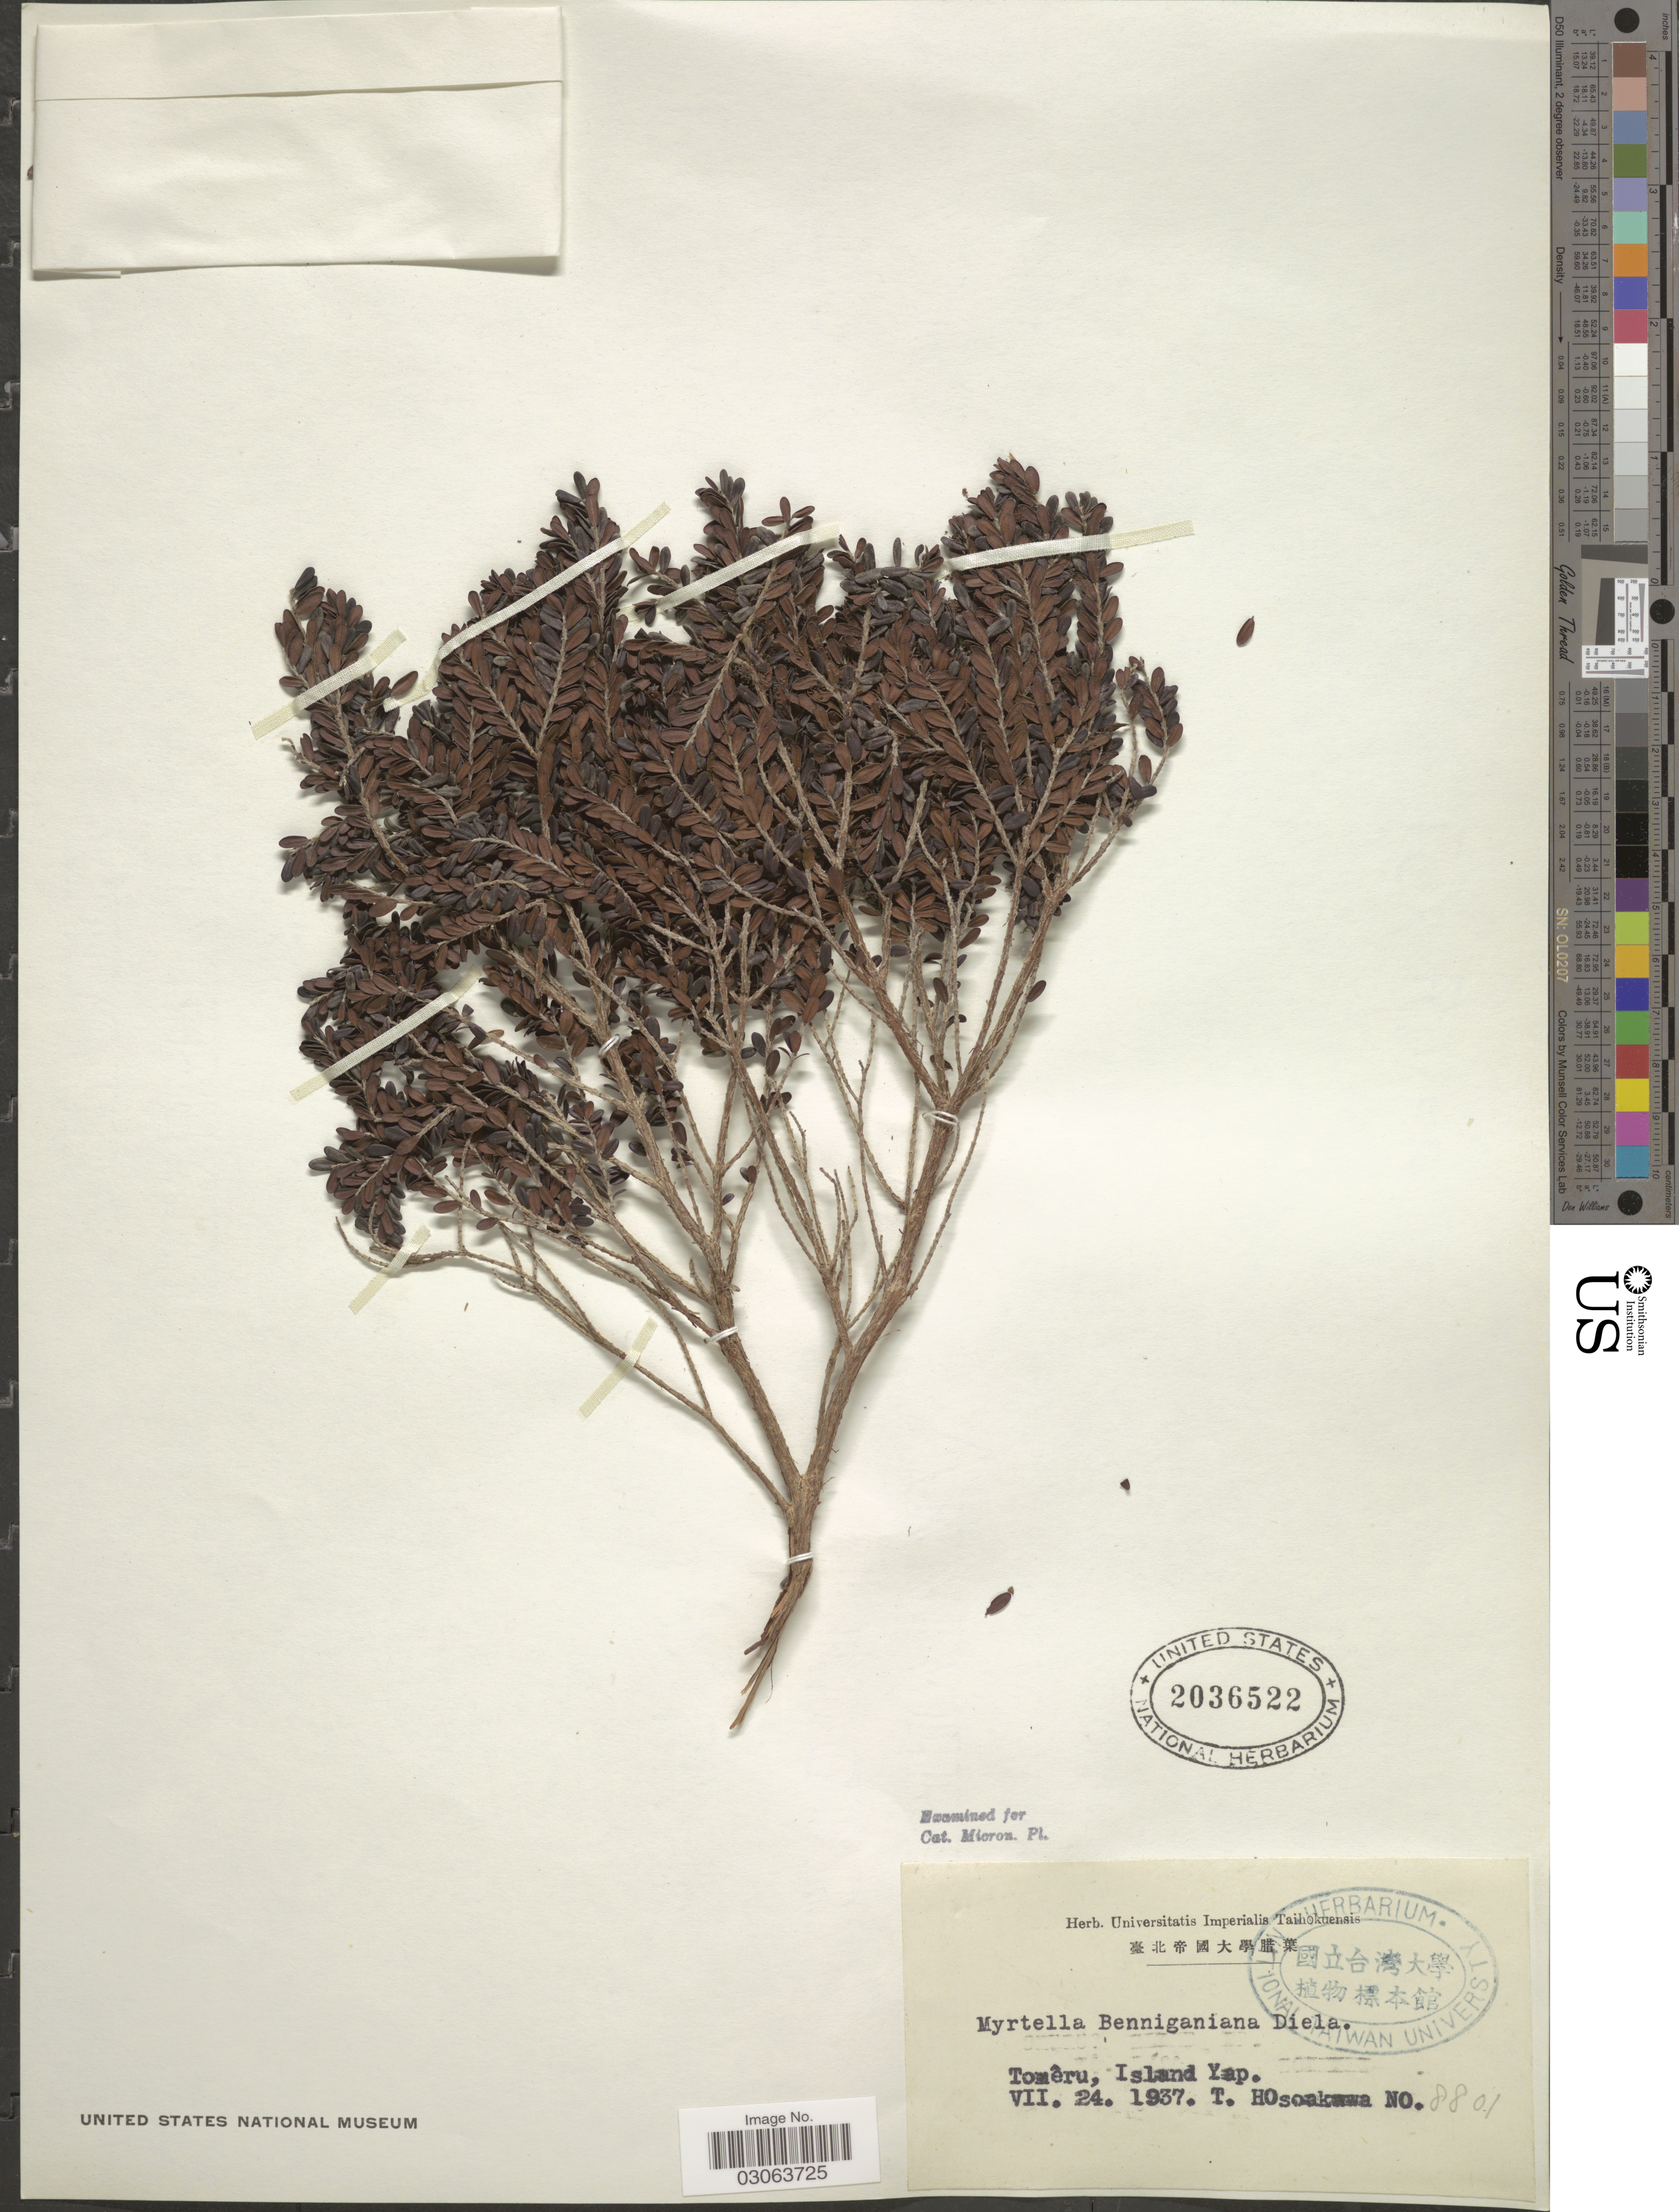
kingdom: Plantae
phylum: Tracheophyta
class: Magnoliopsida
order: Myrtales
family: Myrtaceae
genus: Myrtella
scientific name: Myrtella bennigseniana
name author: (Volkens) Diels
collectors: T. Hosokawa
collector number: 8801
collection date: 1937-07-24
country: Micronesia, Federated States of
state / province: Yap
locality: Tomêru, Island Yap.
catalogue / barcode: US 2036522